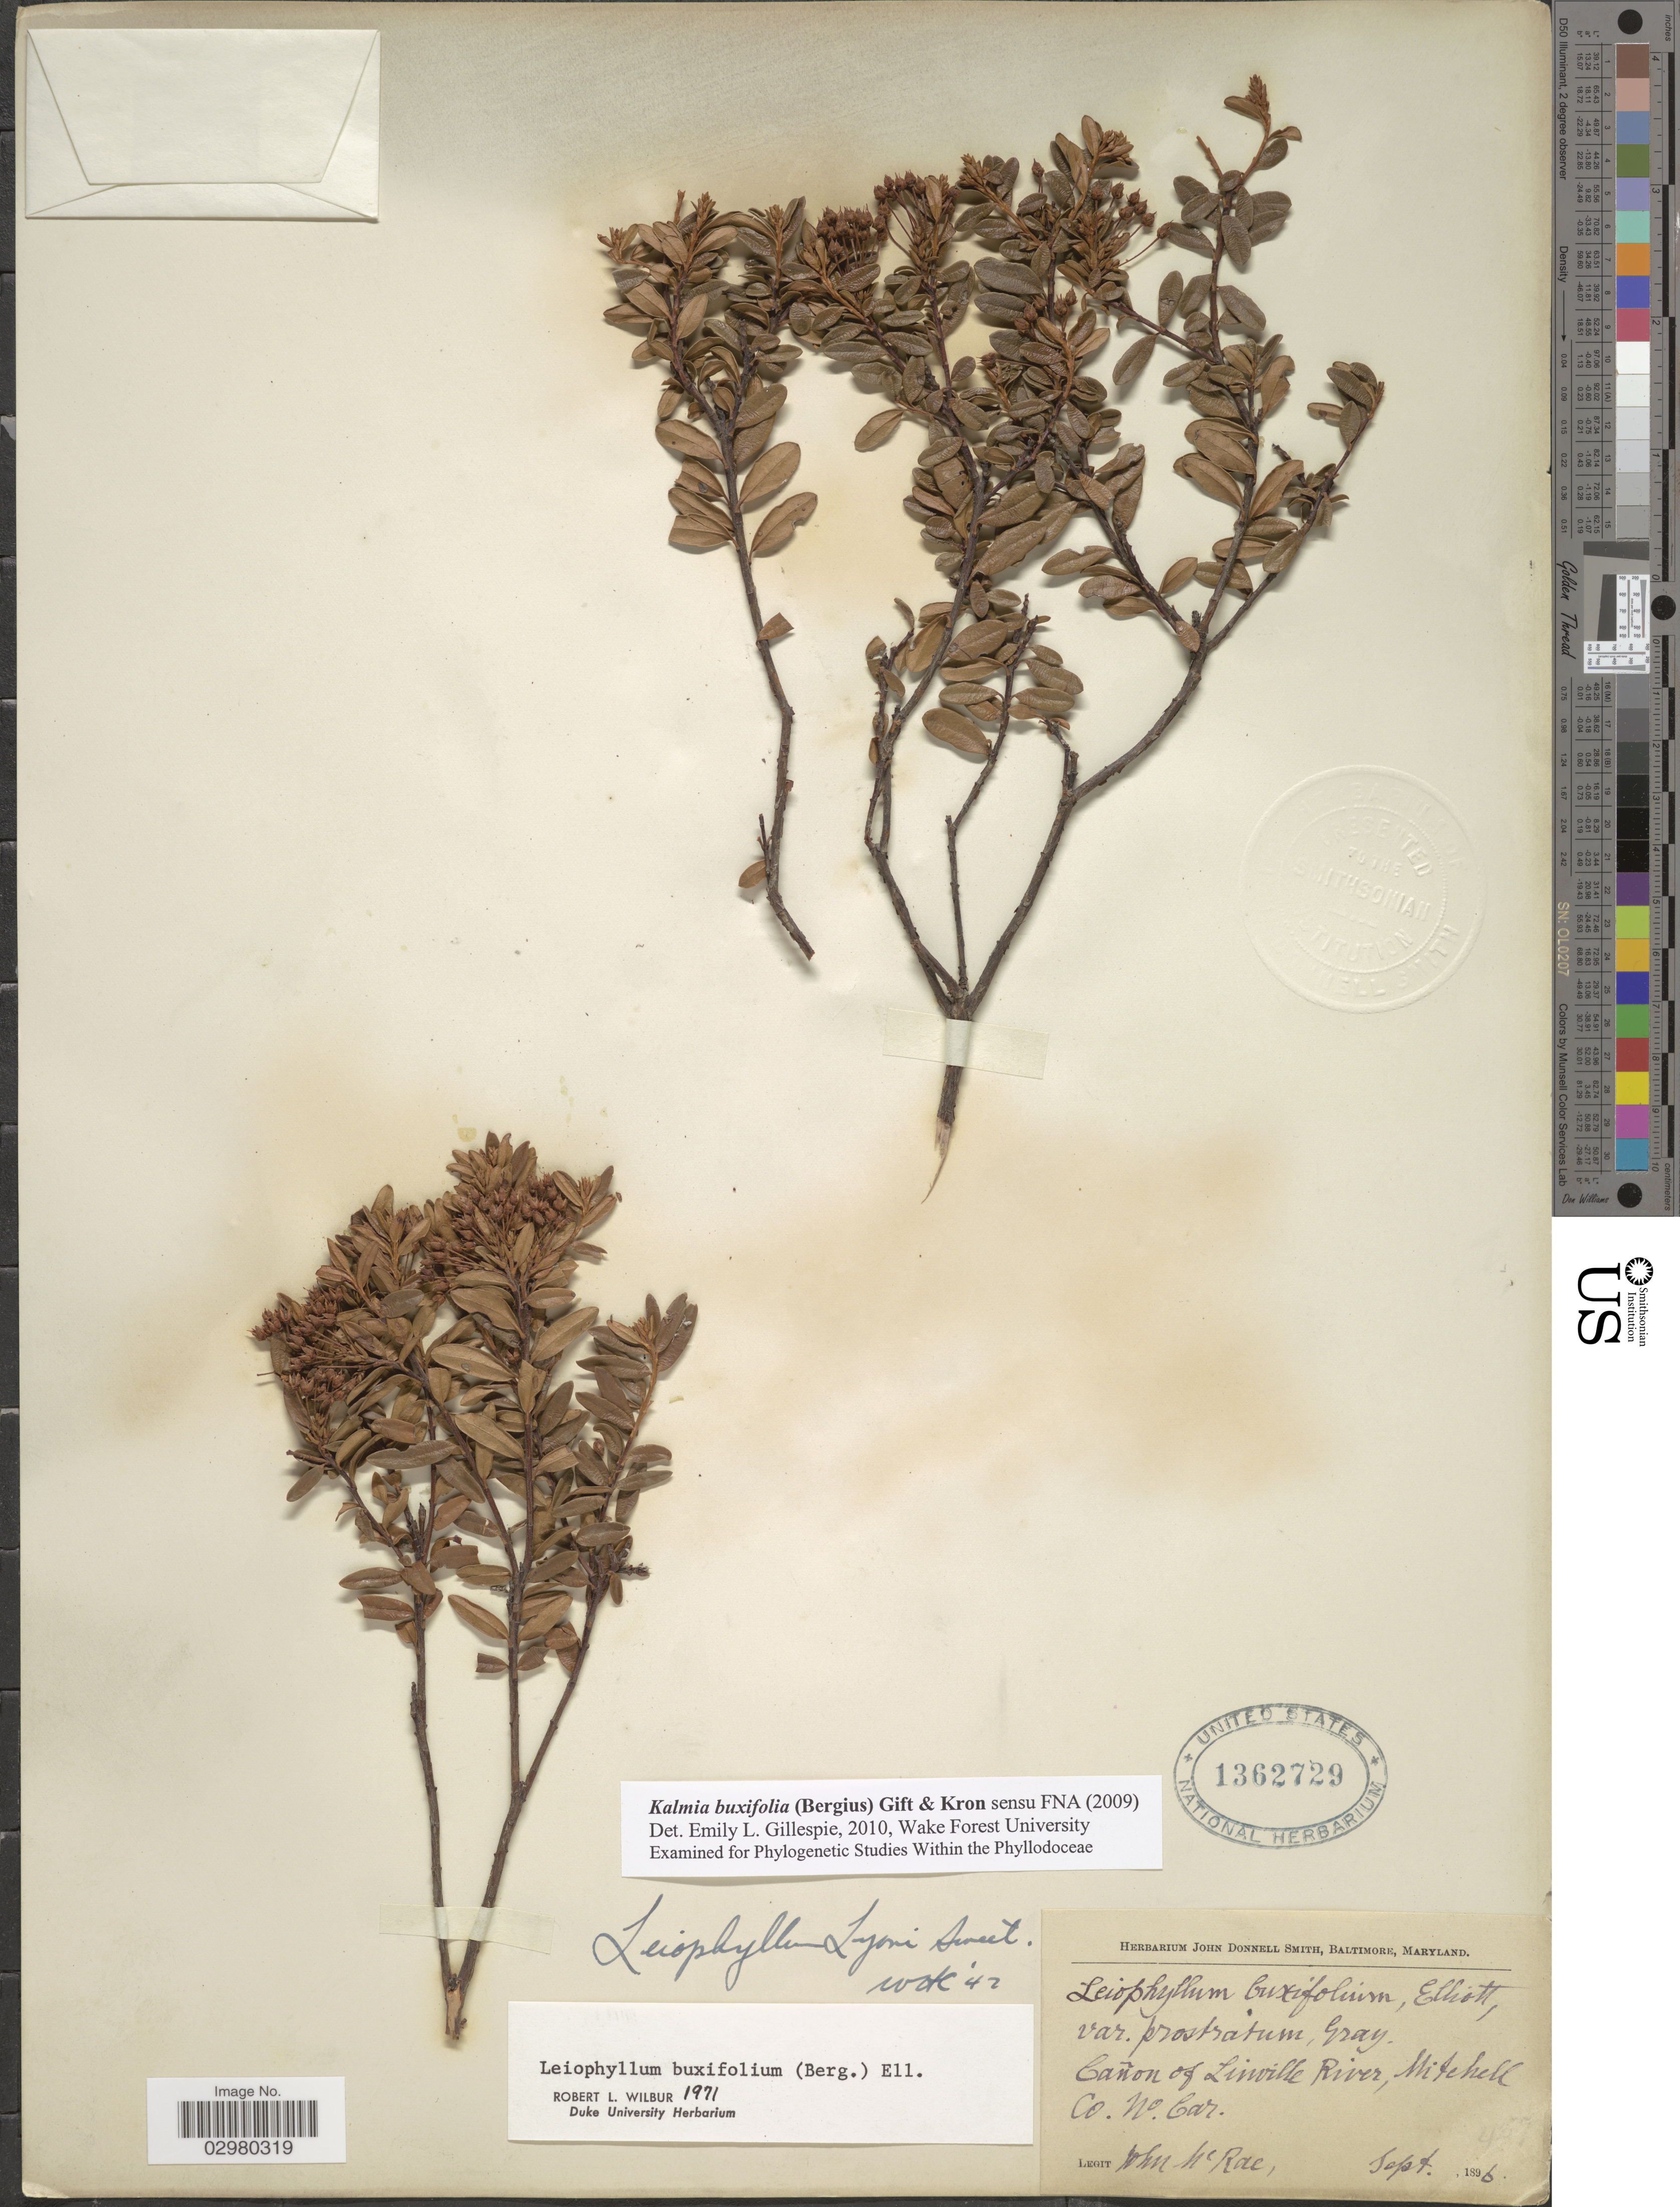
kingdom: Plantae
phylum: Tracheophyta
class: Magnoliopsida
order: Ericales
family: Ericaceae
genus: Leiophyllum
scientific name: Leiophyllum buxifolium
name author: (Bergius) Elliott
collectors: J. McRae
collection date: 1896-09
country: United States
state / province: North Carolina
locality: Cañon of Linville River, Mitchell Co.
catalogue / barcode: US 1362729